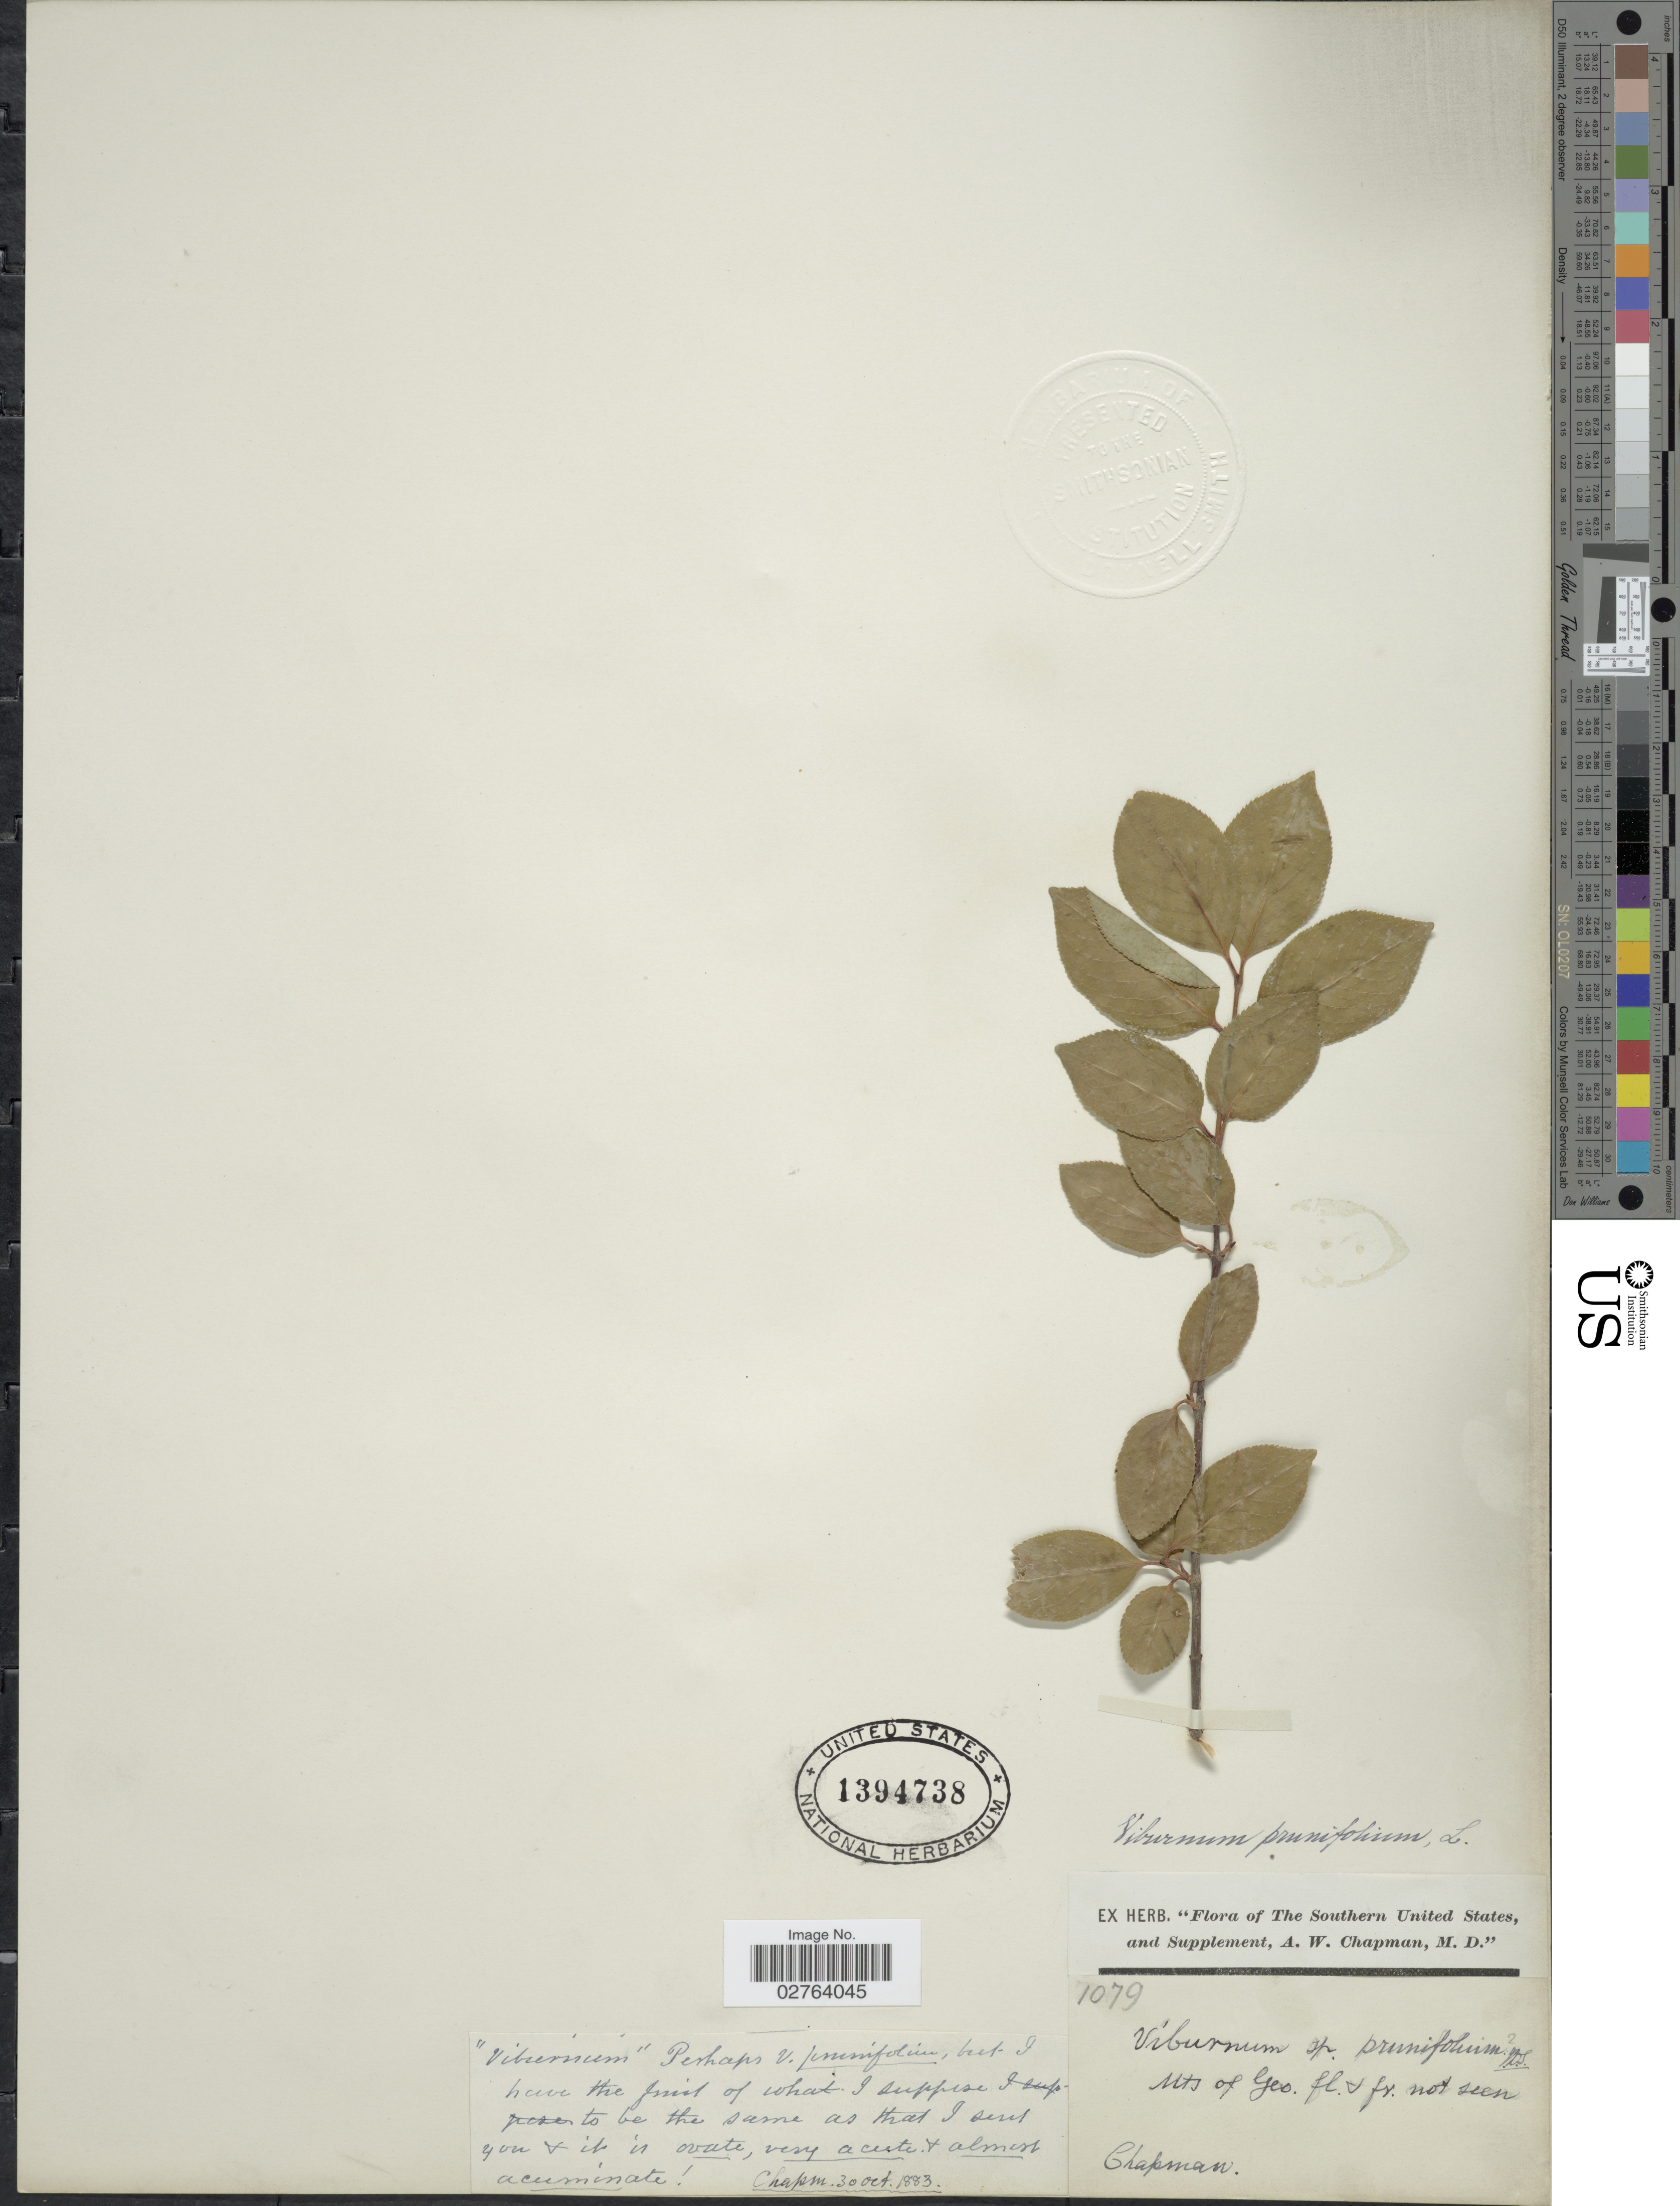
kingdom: Plantae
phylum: Tracheophyta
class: Magnoliopsida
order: Dipsacales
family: Viburnaceae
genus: Viburnum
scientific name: Viburnum prunifolium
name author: L.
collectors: A. W. Chapman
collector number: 1079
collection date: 1883-10-30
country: United States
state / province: Georgia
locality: The Southern United States, and Supplement. Mts. of Geo.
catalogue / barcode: US 1394738